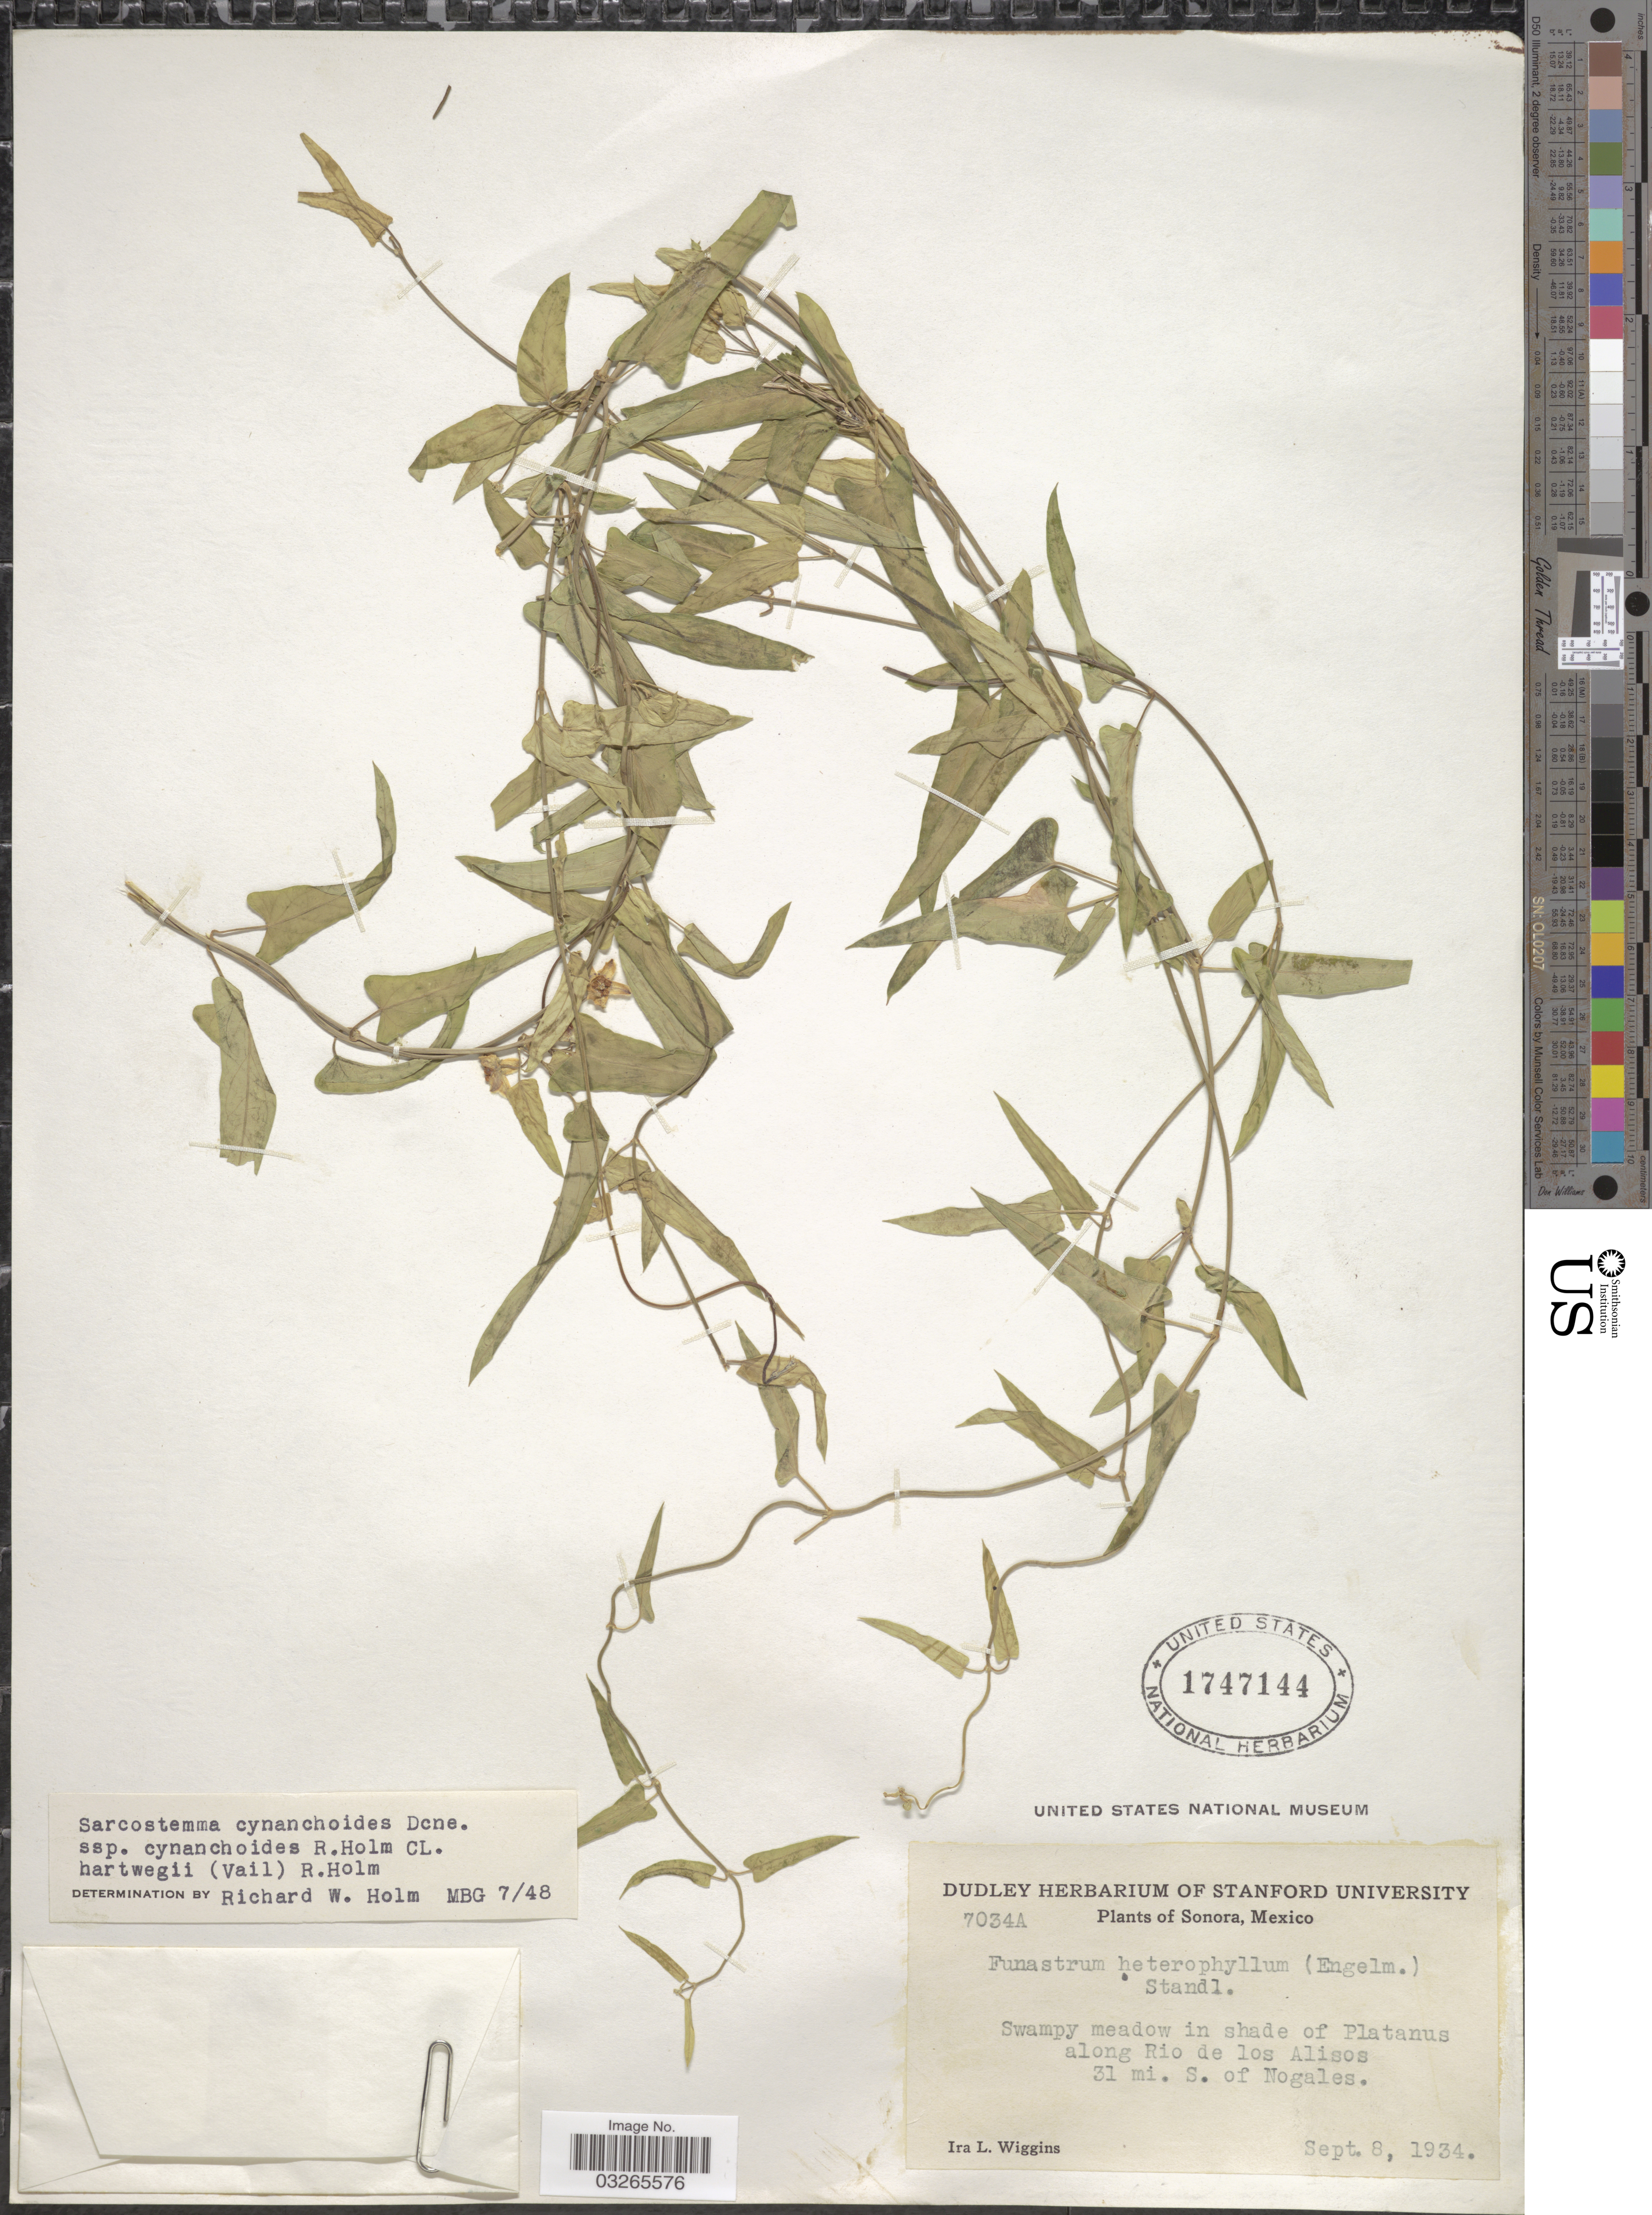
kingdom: Plantae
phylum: Tracheophyta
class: Magnoliopsida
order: Gentianales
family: Apocynaceae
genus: Sarcostemma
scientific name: Sarcostemma cynanchoides subsp. hartwegii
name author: (Vail) R.W. Holm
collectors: I. L. Wiggins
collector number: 7034A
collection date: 1934-09-08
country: Mexico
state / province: Sonora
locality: Swampy meadow in shade of Platanus along Rio de los Alisos 31 mi. S. of Nogales.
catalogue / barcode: US 1747144